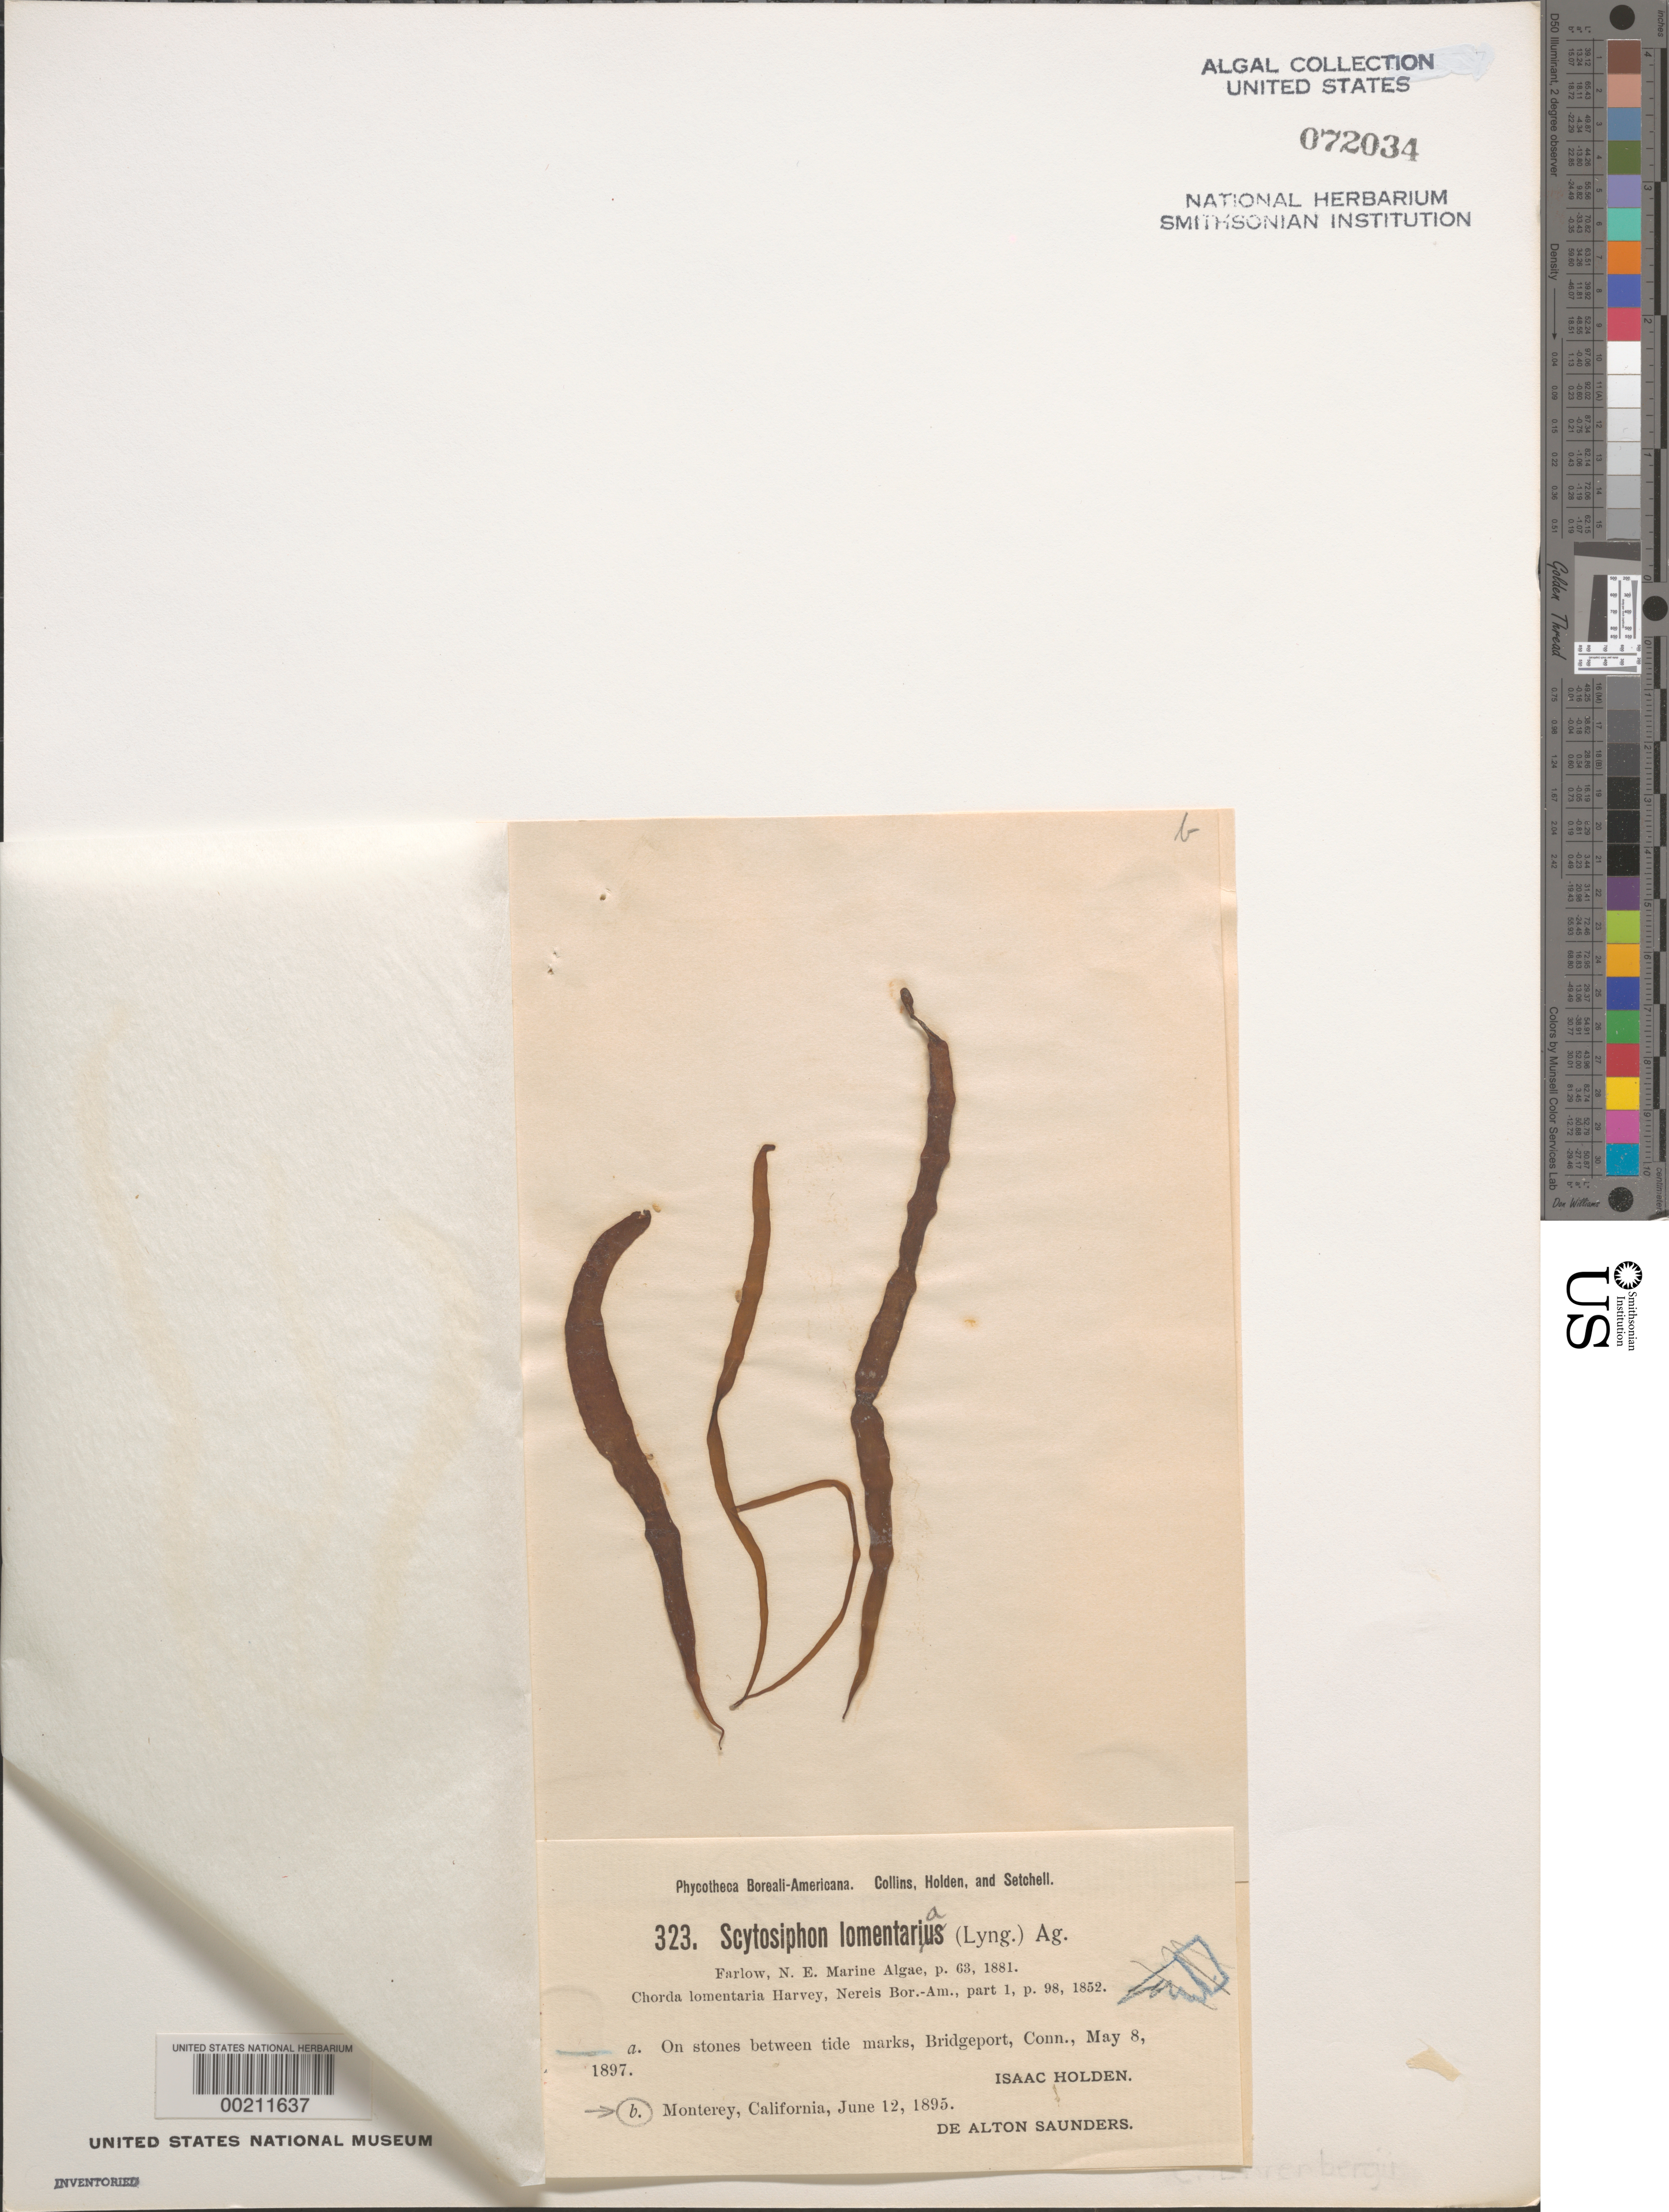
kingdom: Chromista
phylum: Ochrophyta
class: Phaeophyceae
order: Scytosiphonales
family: Scytosiphonaceae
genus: Scytosiphon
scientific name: Scytosiphon lomentaria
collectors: D. Saunders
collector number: PB-A 323b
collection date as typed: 12 Jun 1895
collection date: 1895-06-12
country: United States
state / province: California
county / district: Monterey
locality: Monterey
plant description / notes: Collins, Holden & Setchell, Phycotheca Boreali-Americana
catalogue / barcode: US 72034